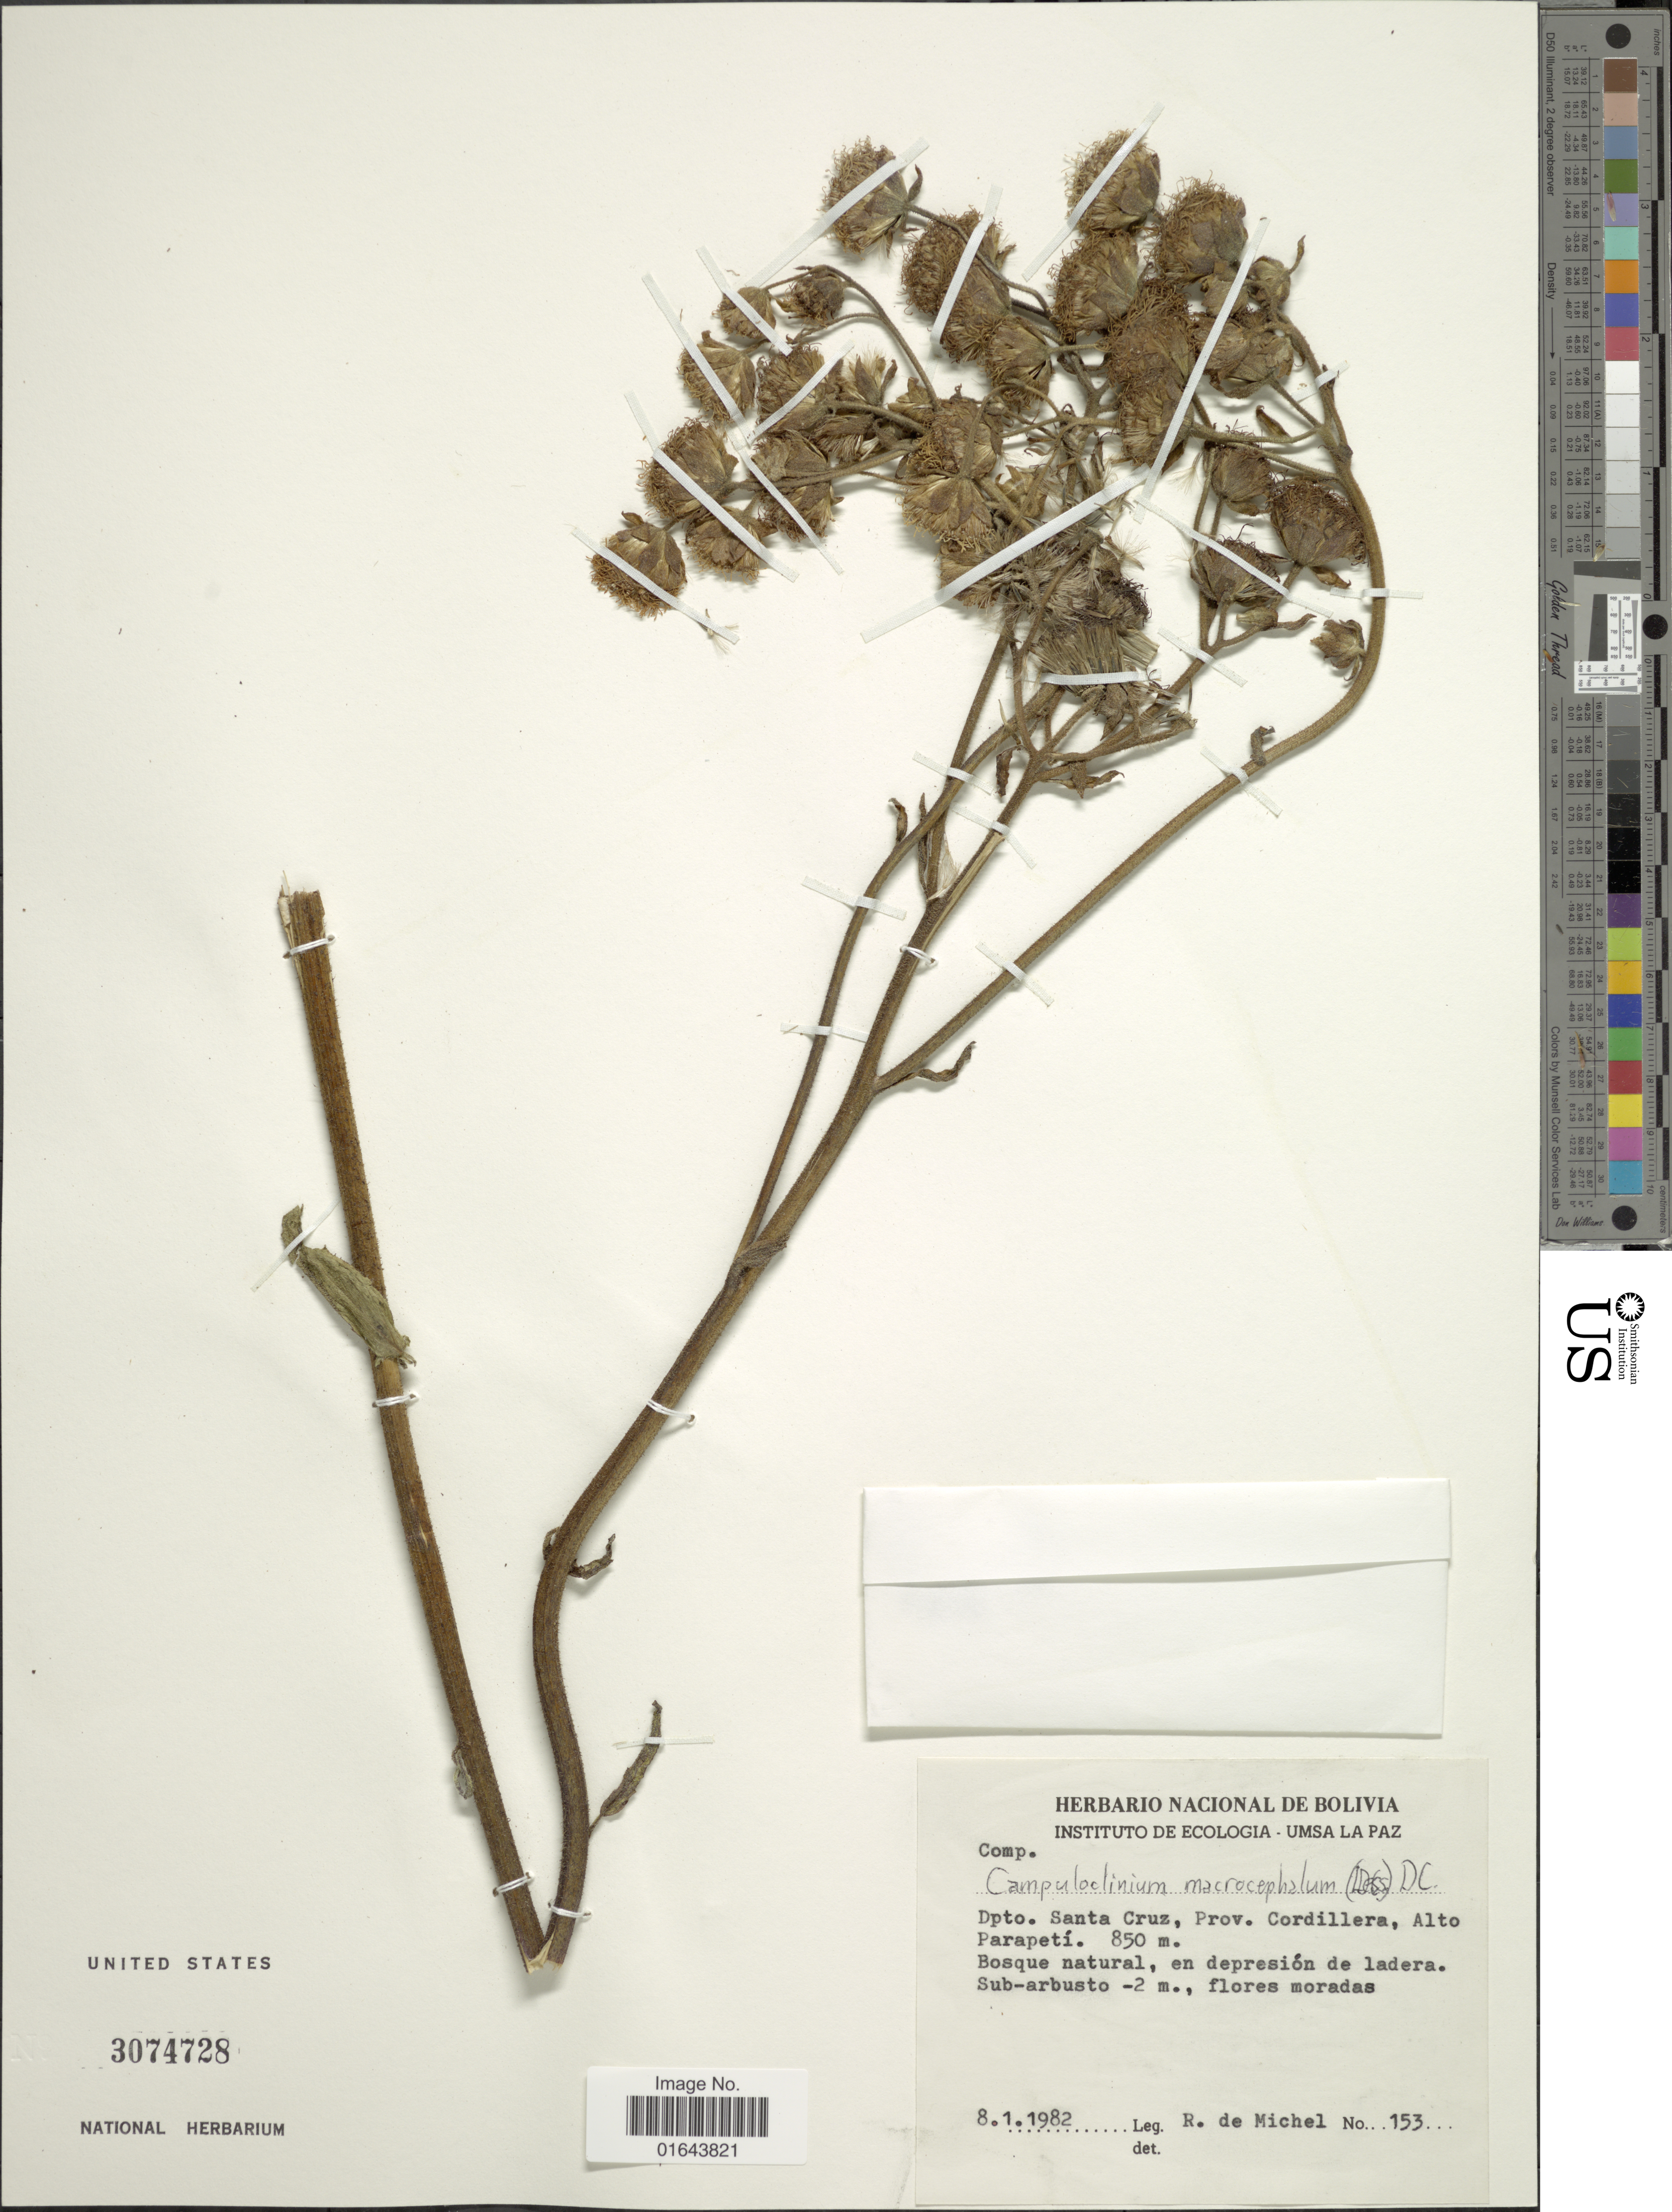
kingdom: Plantae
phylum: Tracheophyta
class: Magnoliopsida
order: Asterales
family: Asteraceae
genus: Campuloclinium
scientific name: Campuloclinium macrocephalum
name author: (Less.) DC.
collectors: R. d. Michel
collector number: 153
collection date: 1982-01-08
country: Bolivia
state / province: Santa Cruz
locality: Dpto. Santa Cruz, Prov. Cordillera, Alto Parapetí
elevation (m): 850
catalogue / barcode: US 3074728